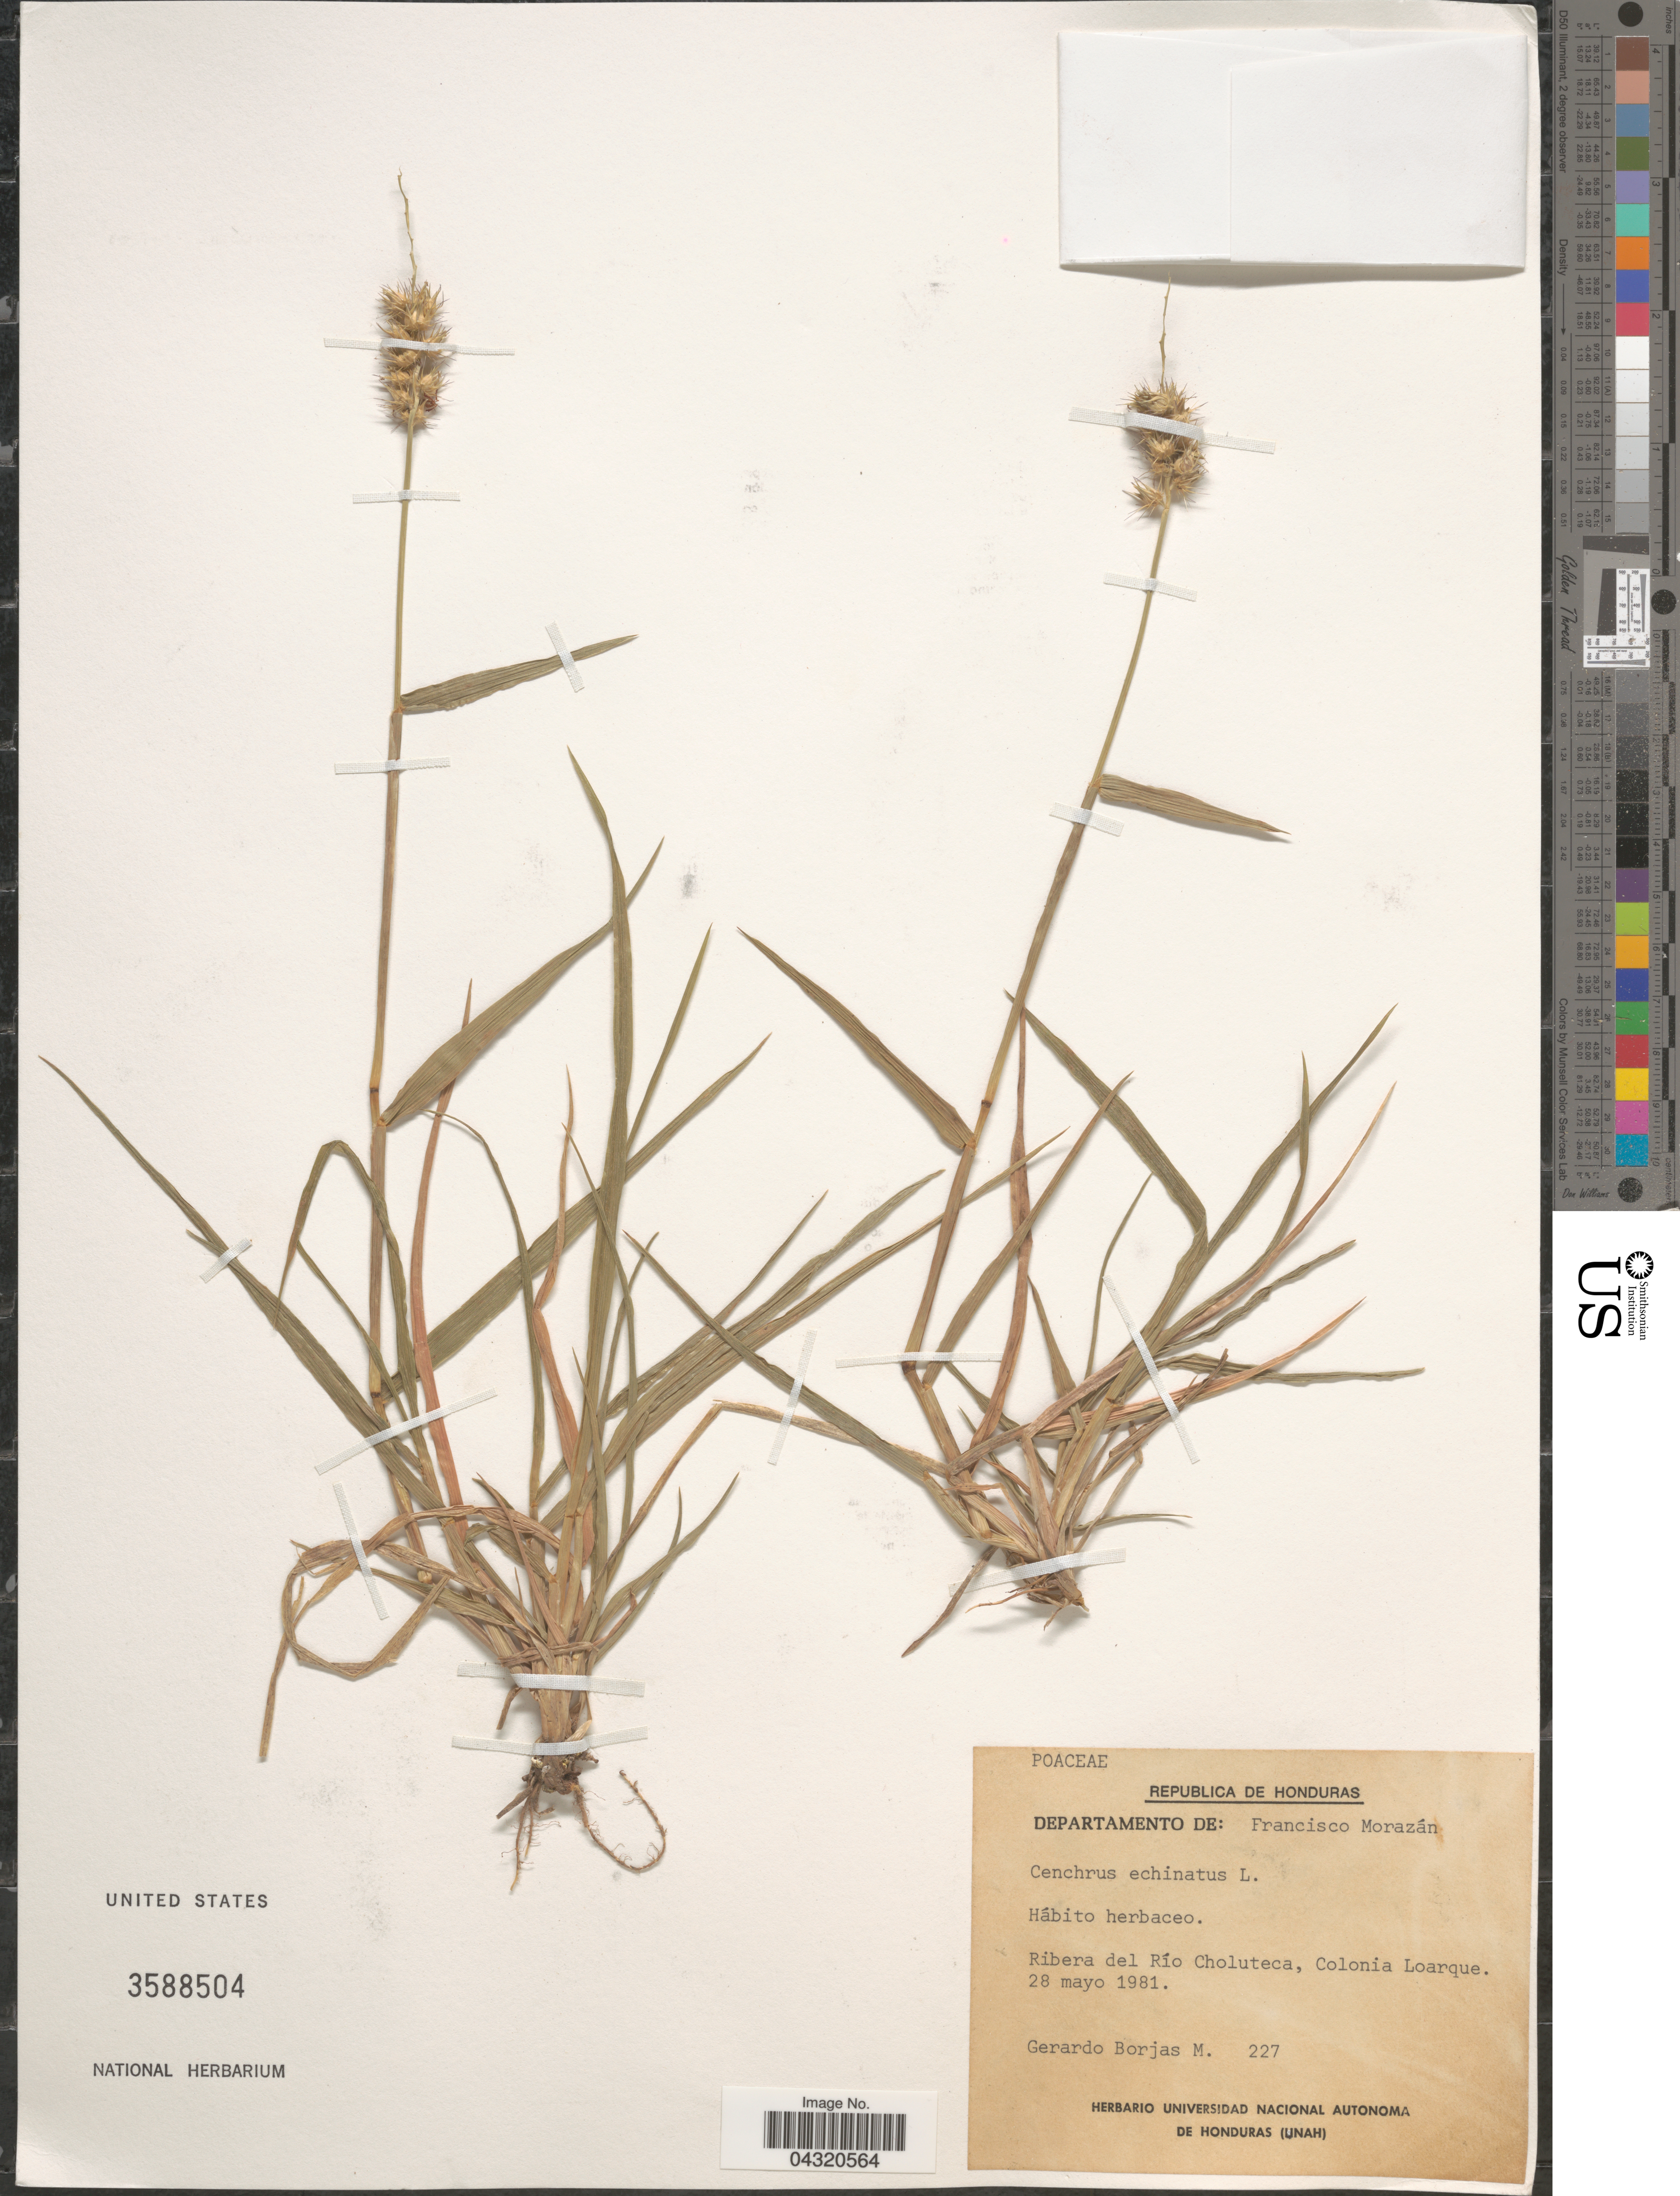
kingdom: Plantae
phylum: Tracheophyta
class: Liliopsida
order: Poales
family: Poaceae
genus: Cenchrus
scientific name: Cenchrus echinatus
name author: L.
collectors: G. Borjas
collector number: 227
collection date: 1981-05-28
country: Honduras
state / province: Fco. Morazán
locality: Departamento de: Francisco Morazán. Ribera del Río Choluteca, Colonia Loarque.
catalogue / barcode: US 3588504